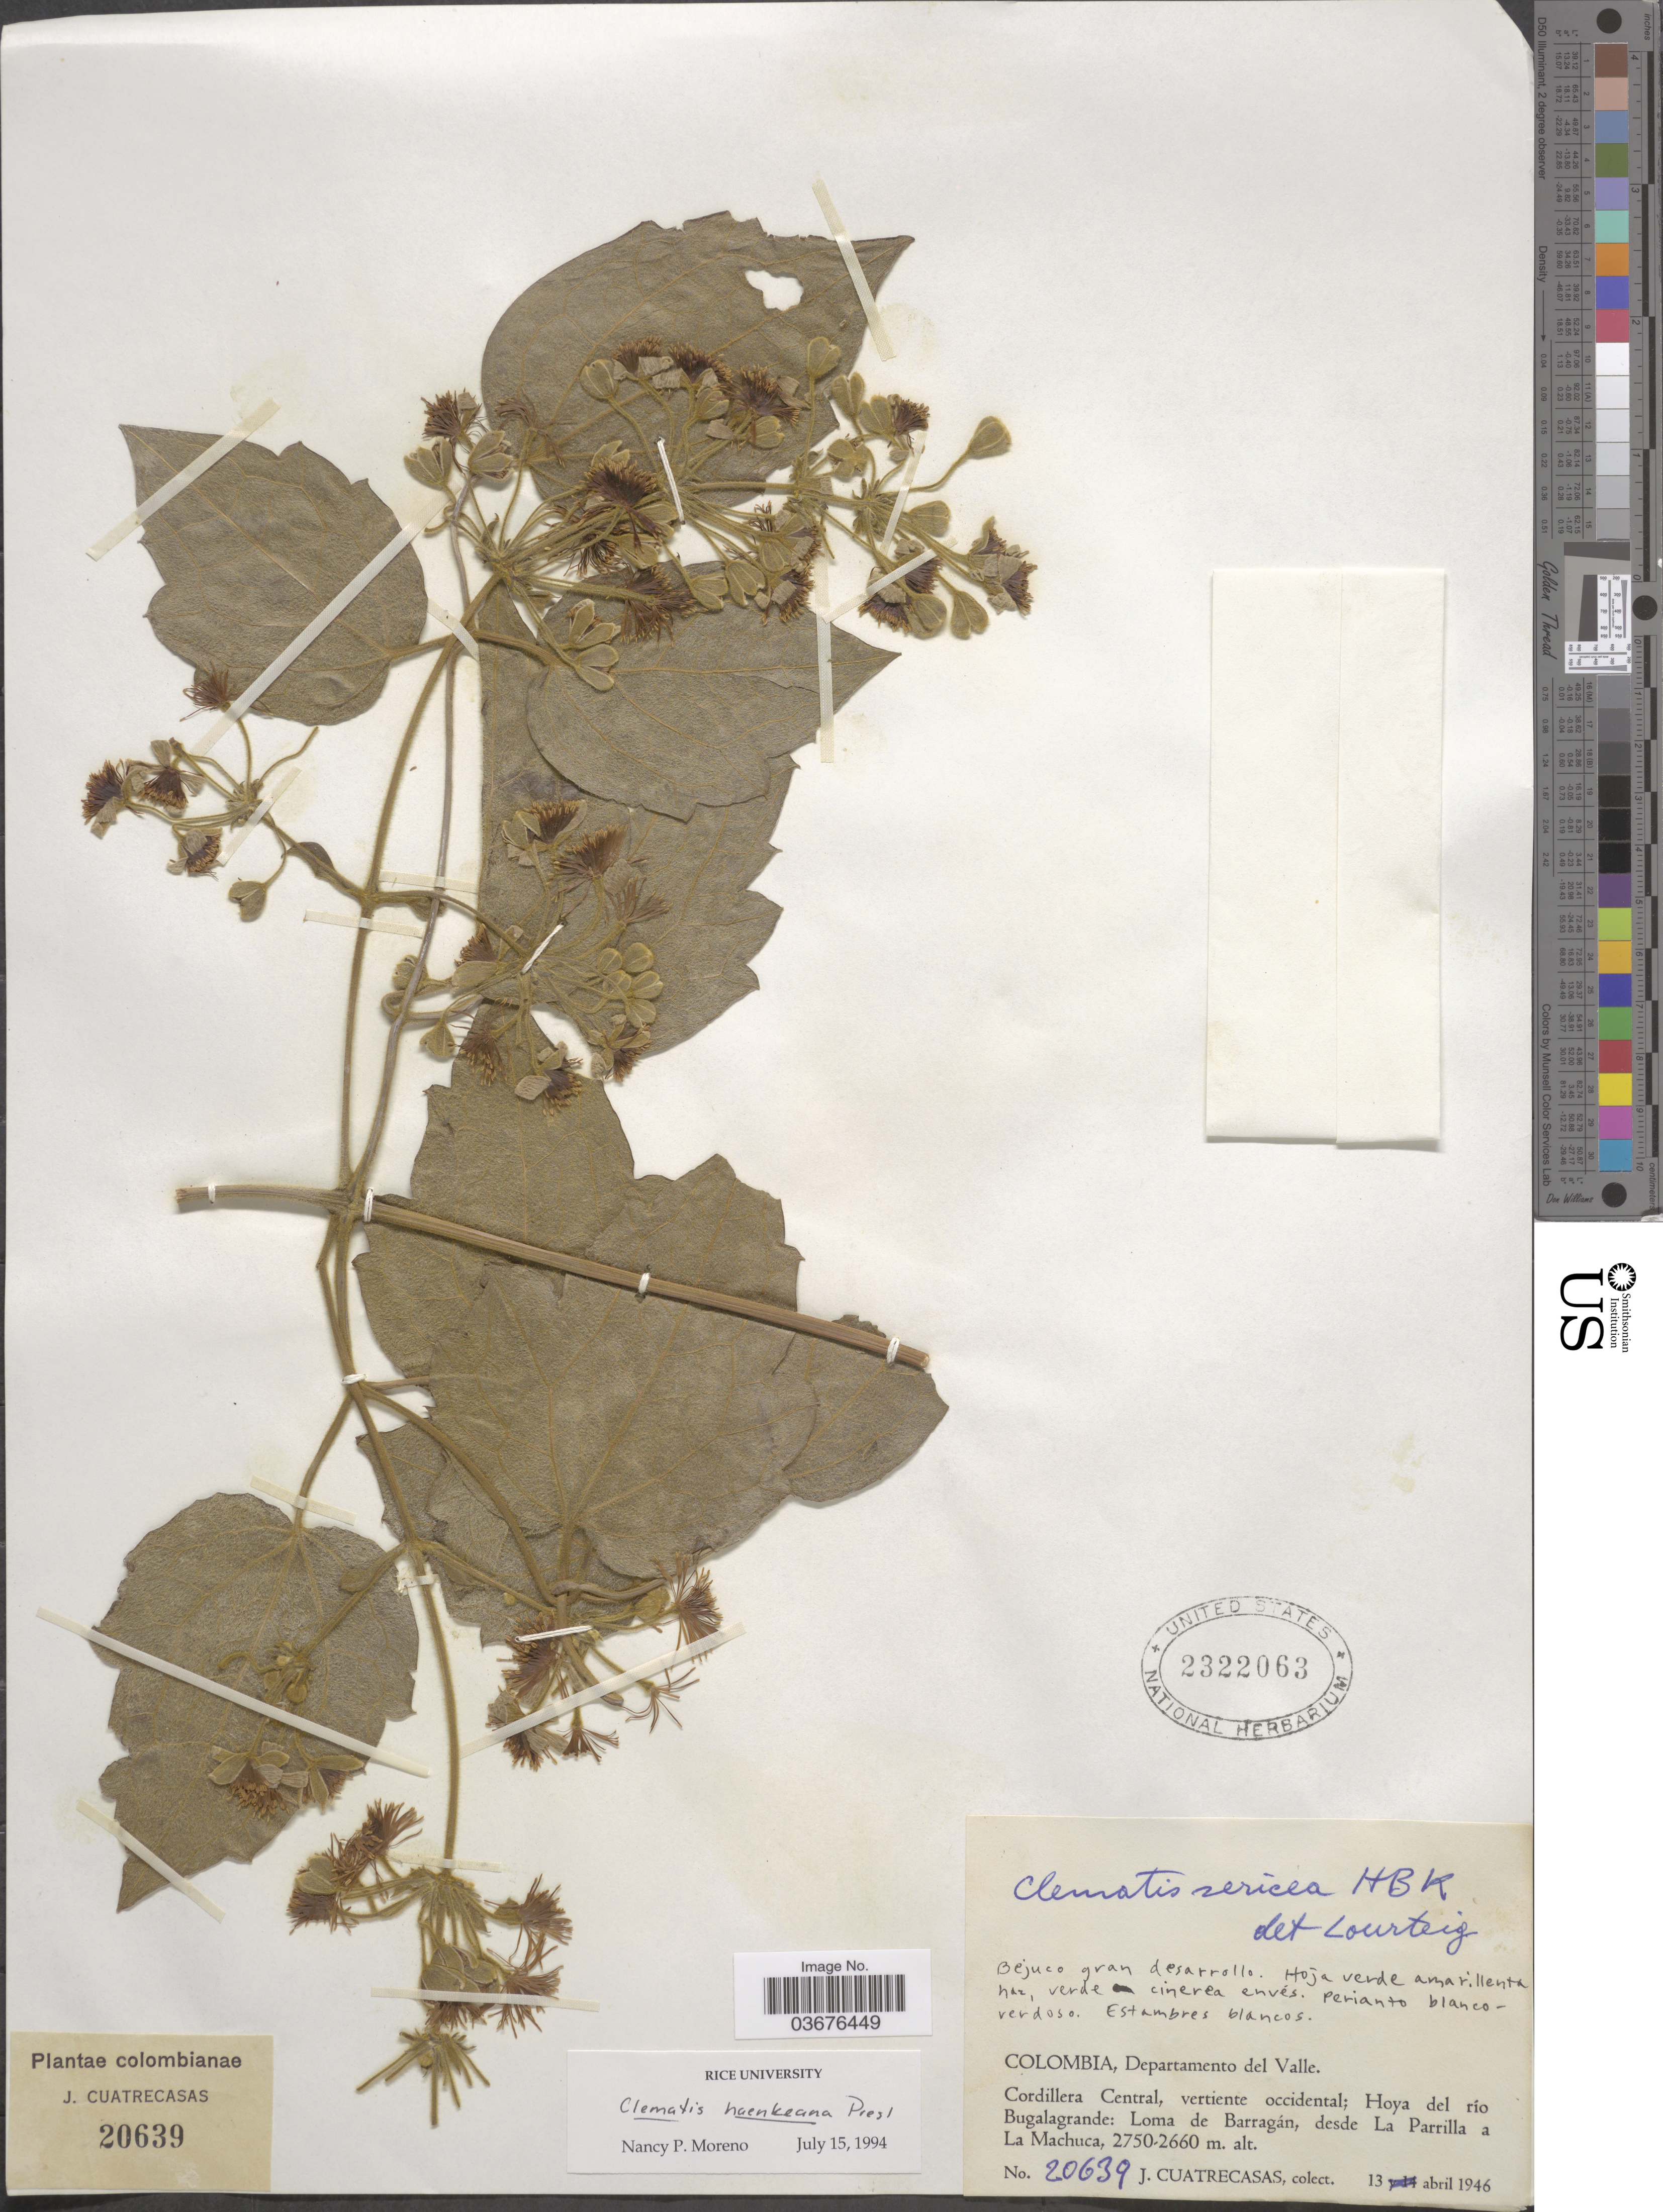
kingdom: Plantae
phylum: Tracheophyta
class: Magnoliopsida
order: Ranunculales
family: Ranunculaceae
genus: Clematis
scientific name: Clematis haenkeana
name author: C. Presl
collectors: J. Cuatrecasas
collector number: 20639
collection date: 1946-04-13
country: Colombia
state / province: Valle del Cauca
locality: Departamento del Valle. Cordillera Central, vertiente occidental; Hoya del río Bugalagrande: Loma de Barragán, desde La Parilla a La Machuca.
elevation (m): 2660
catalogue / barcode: US 2322063